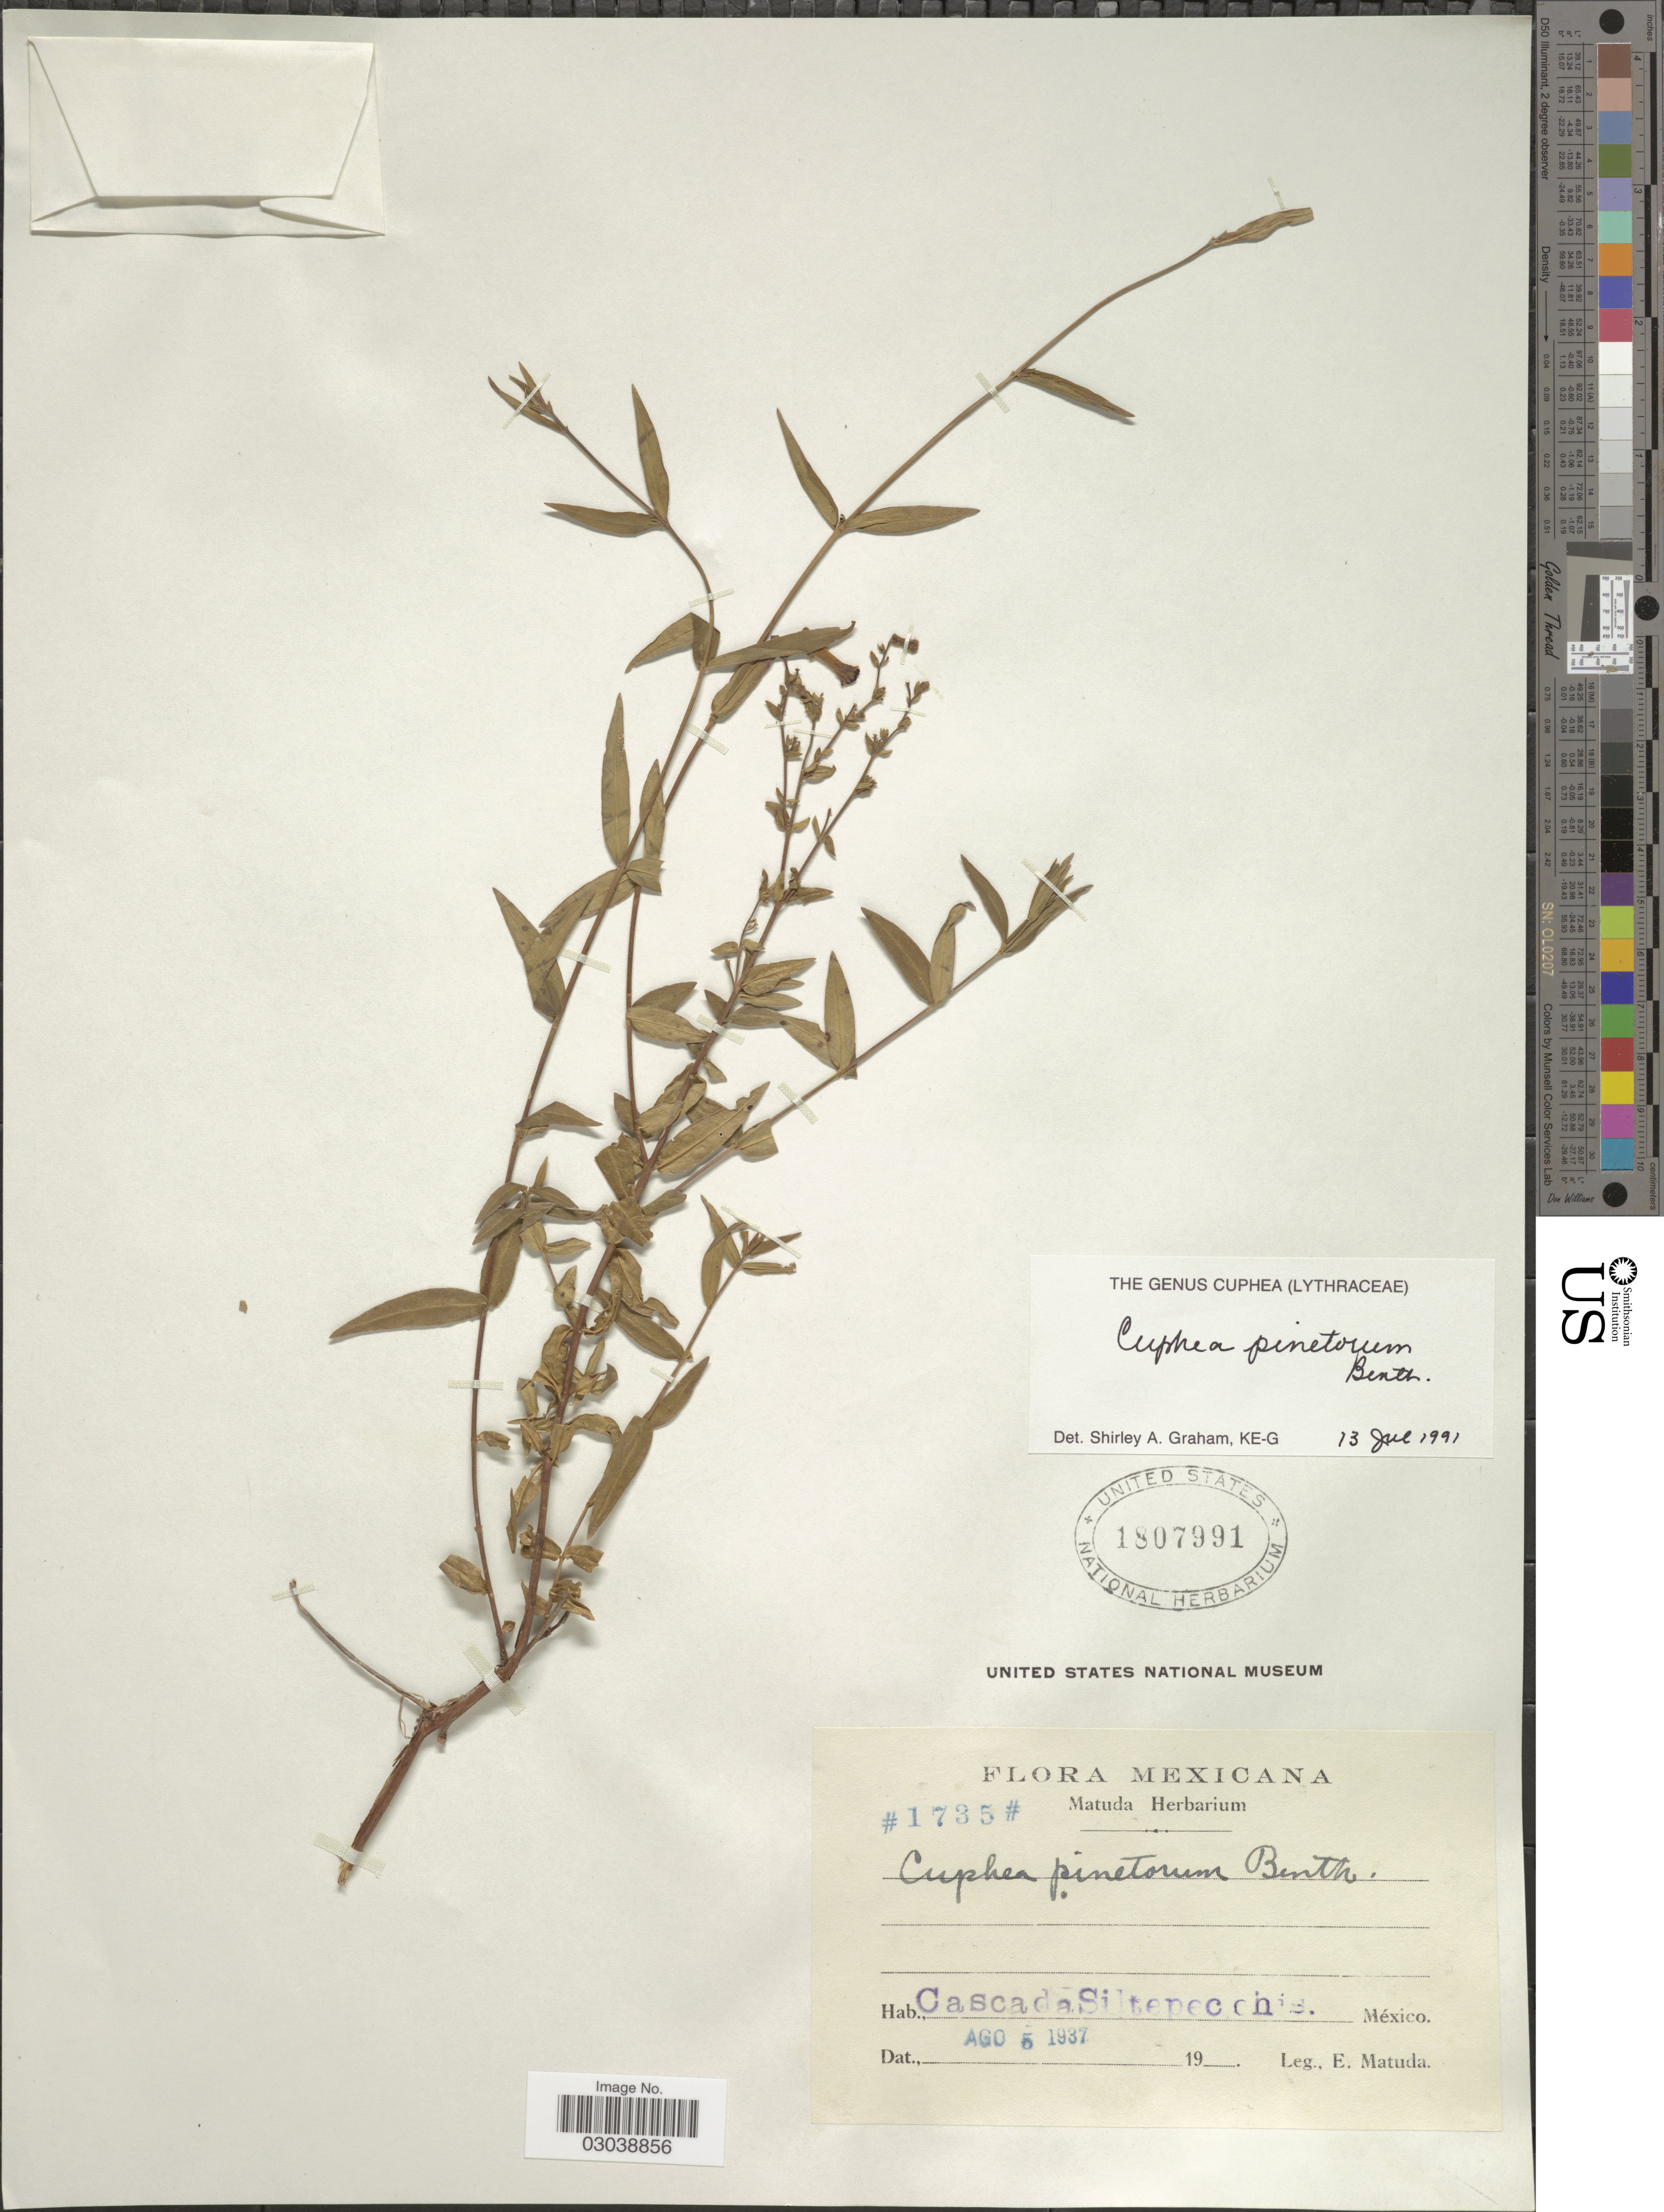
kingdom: Plantae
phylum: Tracheophyta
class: Magnoliopsida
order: Myrtales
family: Lythraceae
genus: Cuphea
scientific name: Cuphea pinetorum Benth.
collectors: E. Matuda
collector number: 1735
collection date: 1937-08-05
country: Mexico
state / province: Chiapas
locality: Cascada Siltepec.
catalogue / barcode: US 1807991